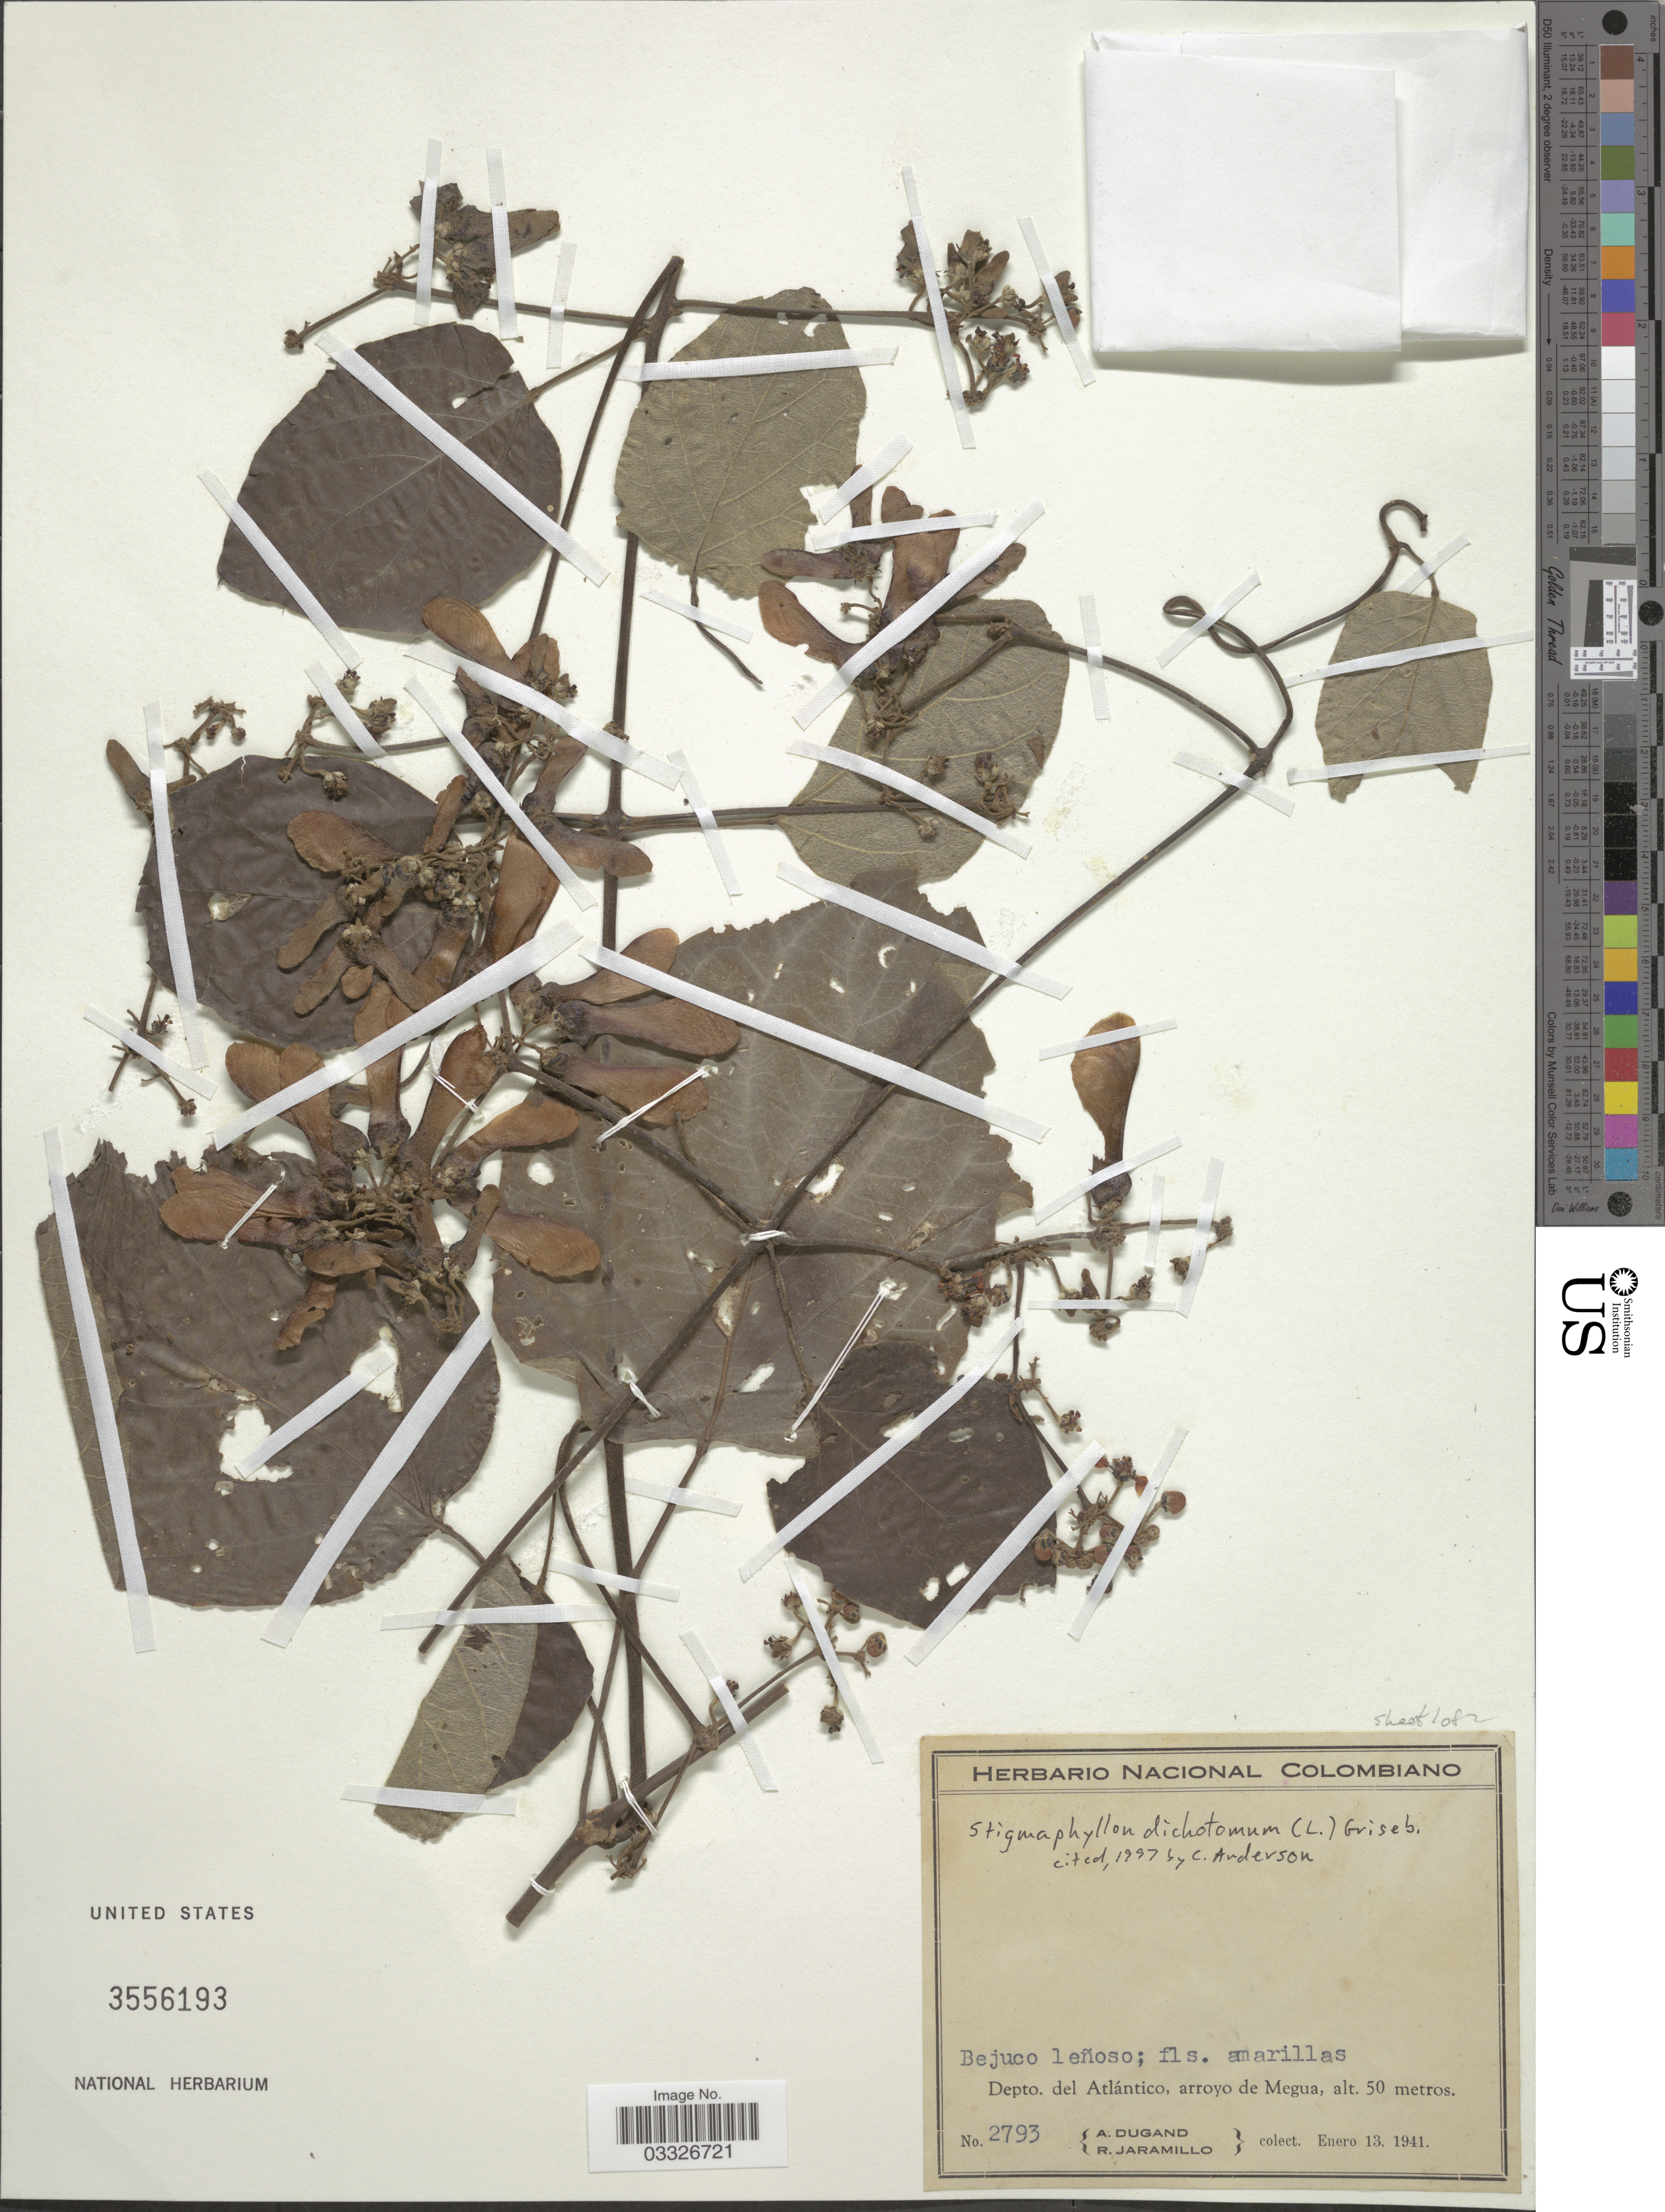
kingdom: Plantae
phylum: Tracheophyta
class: Magnoliopsida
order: Malpighiales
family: Malpighiaceae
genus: Stigmaphyllon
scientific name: Stigmaphyllon dichotomum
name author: Griseb.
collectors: A. Dugand & R. Jaramillo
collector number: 2793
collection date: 1941-01-13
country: Colombia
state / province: Atlántico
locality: Depto. del Atlántico, arroyo de Megua.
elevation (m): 50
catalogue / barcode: US 3556193